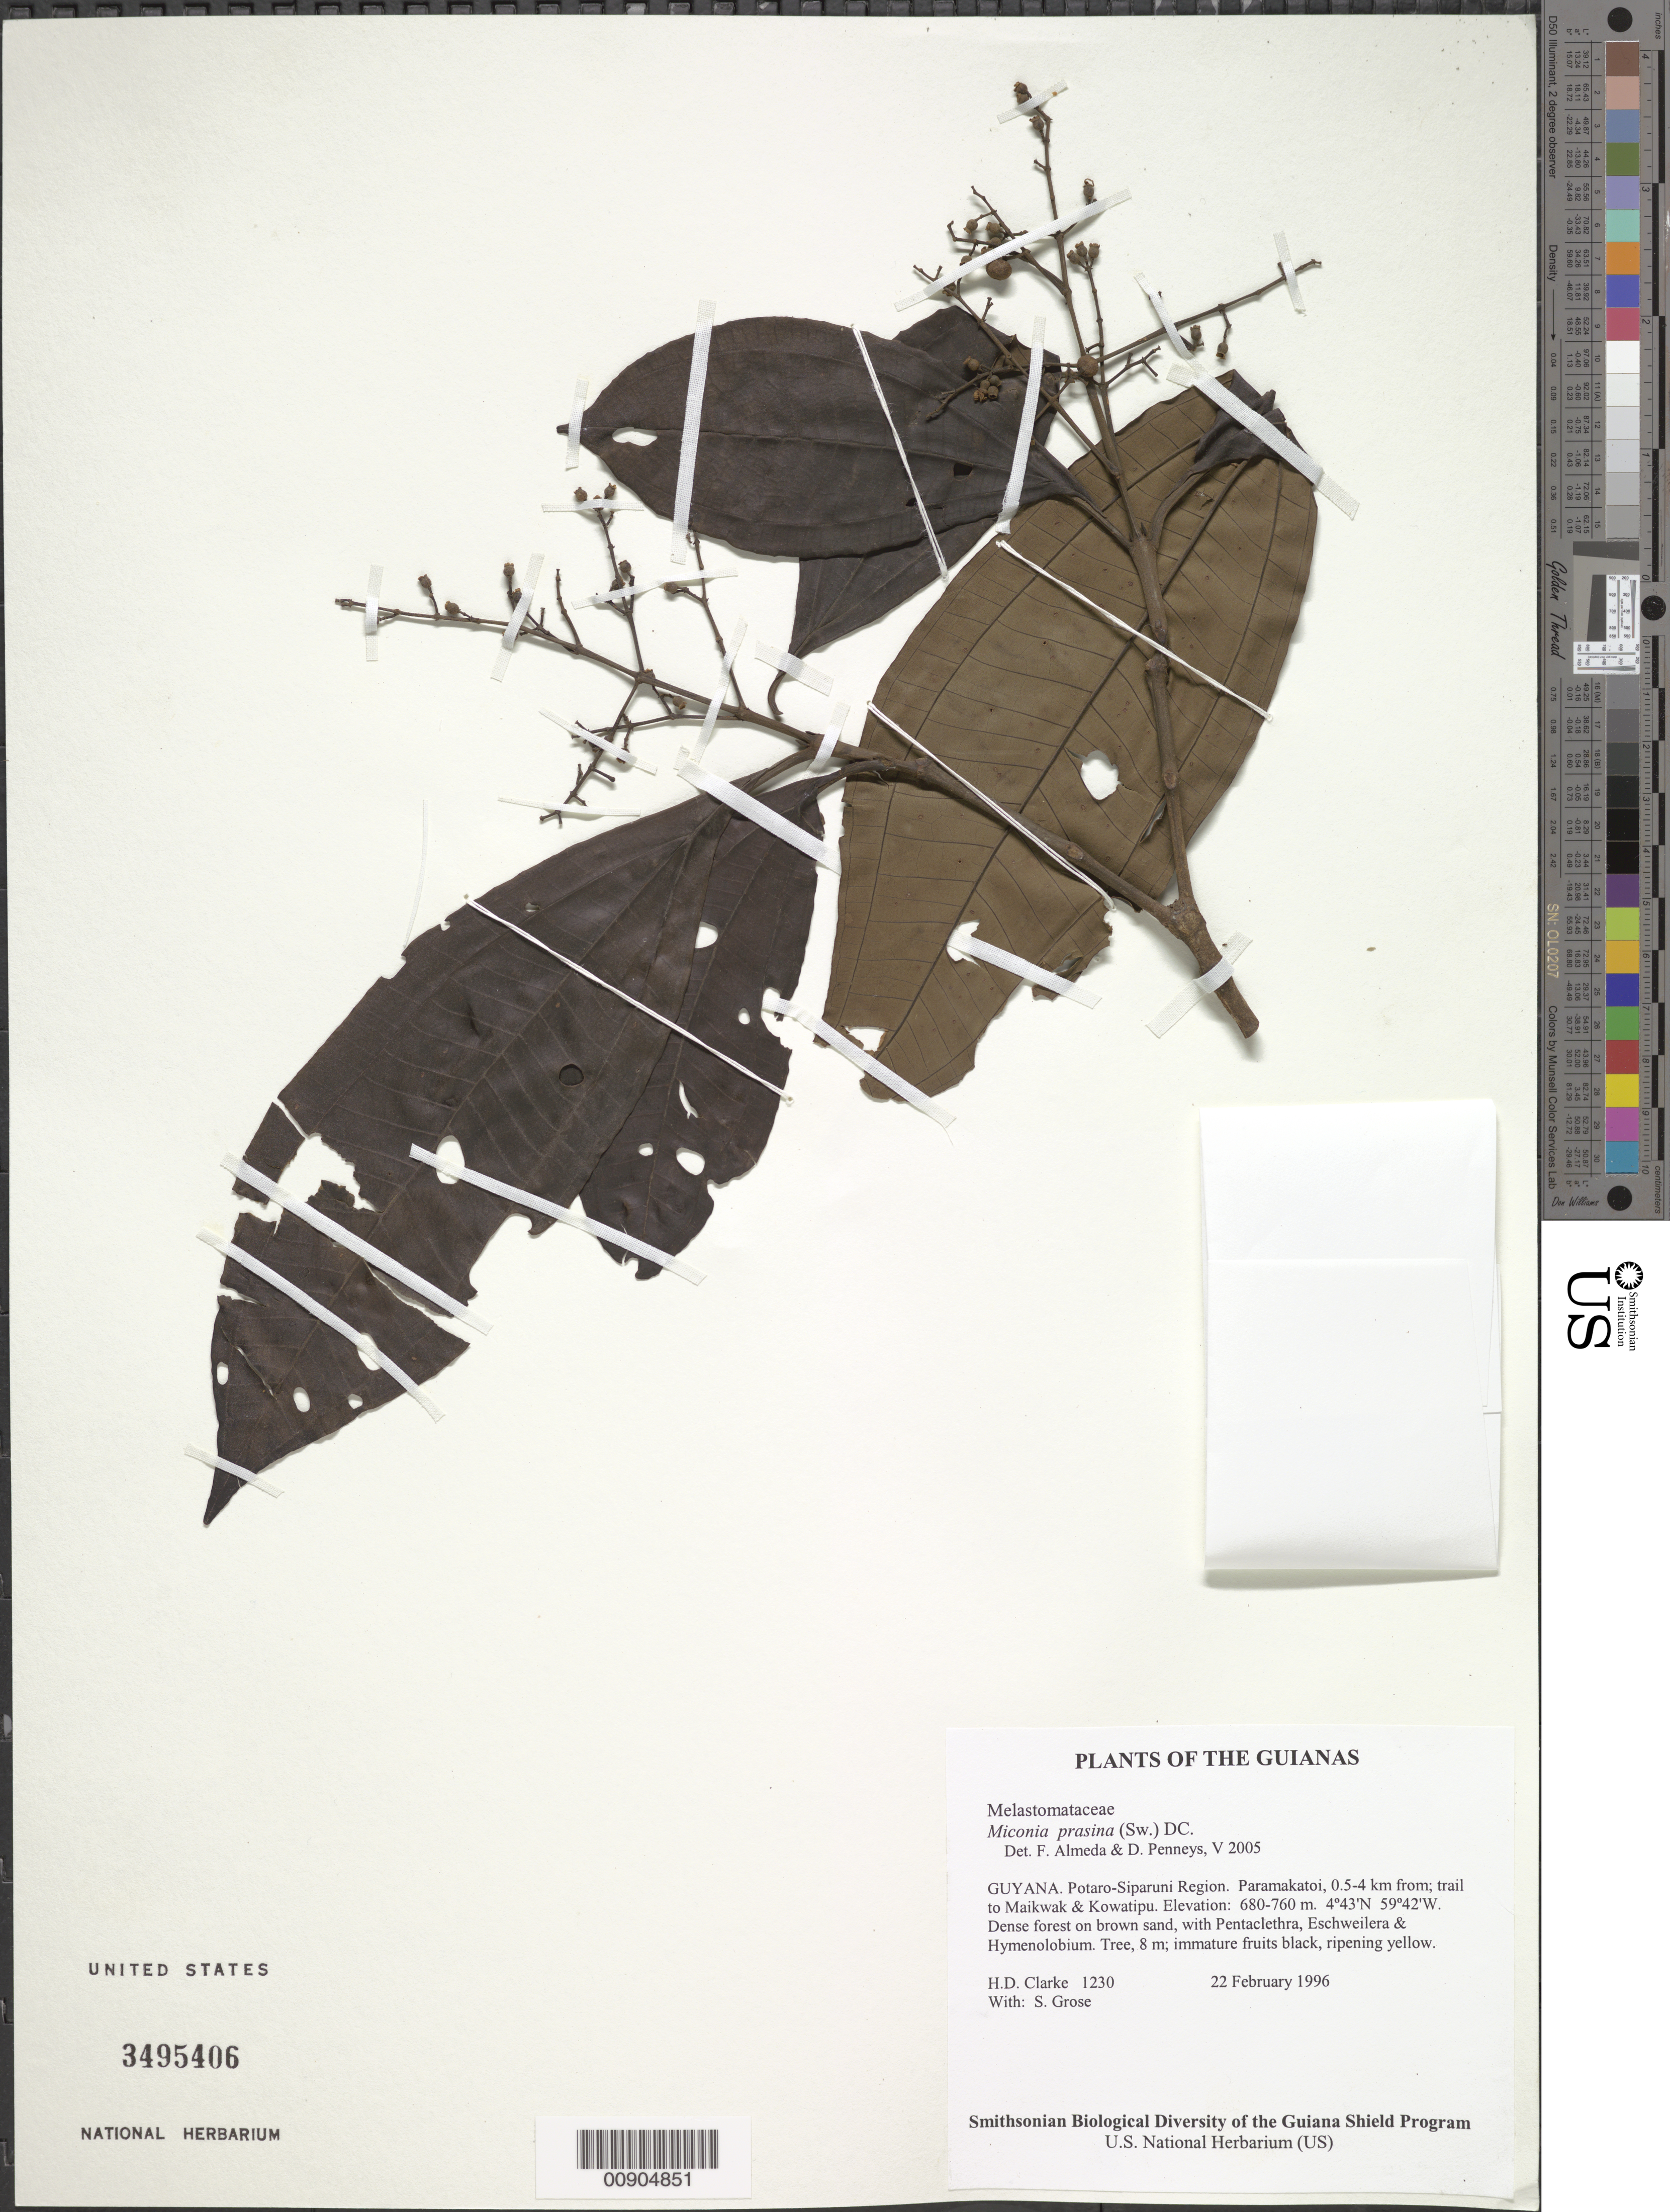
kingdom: Plantae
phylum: Tracheophyta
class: Magnoliopsida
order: Myrtales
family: Melastomataceae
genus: Miconia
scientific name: Miconia prasina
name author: (Sw.) DC.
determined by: Almeda, F.; Penneys, D. S.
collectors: H. D. Clarke & S. Grose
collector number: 1230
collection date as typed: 22 February 1996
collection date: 1996-02-22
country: Guyana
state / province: Potaro-Siparuni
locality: Paramakatoi, 0.5-4 km from; trail to Maikwak & Kowatipu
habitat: Dense forest on brown sand, with Pentaclethra, Eschweilera & Hymenolobium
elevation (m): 680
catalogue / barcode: US 3495406